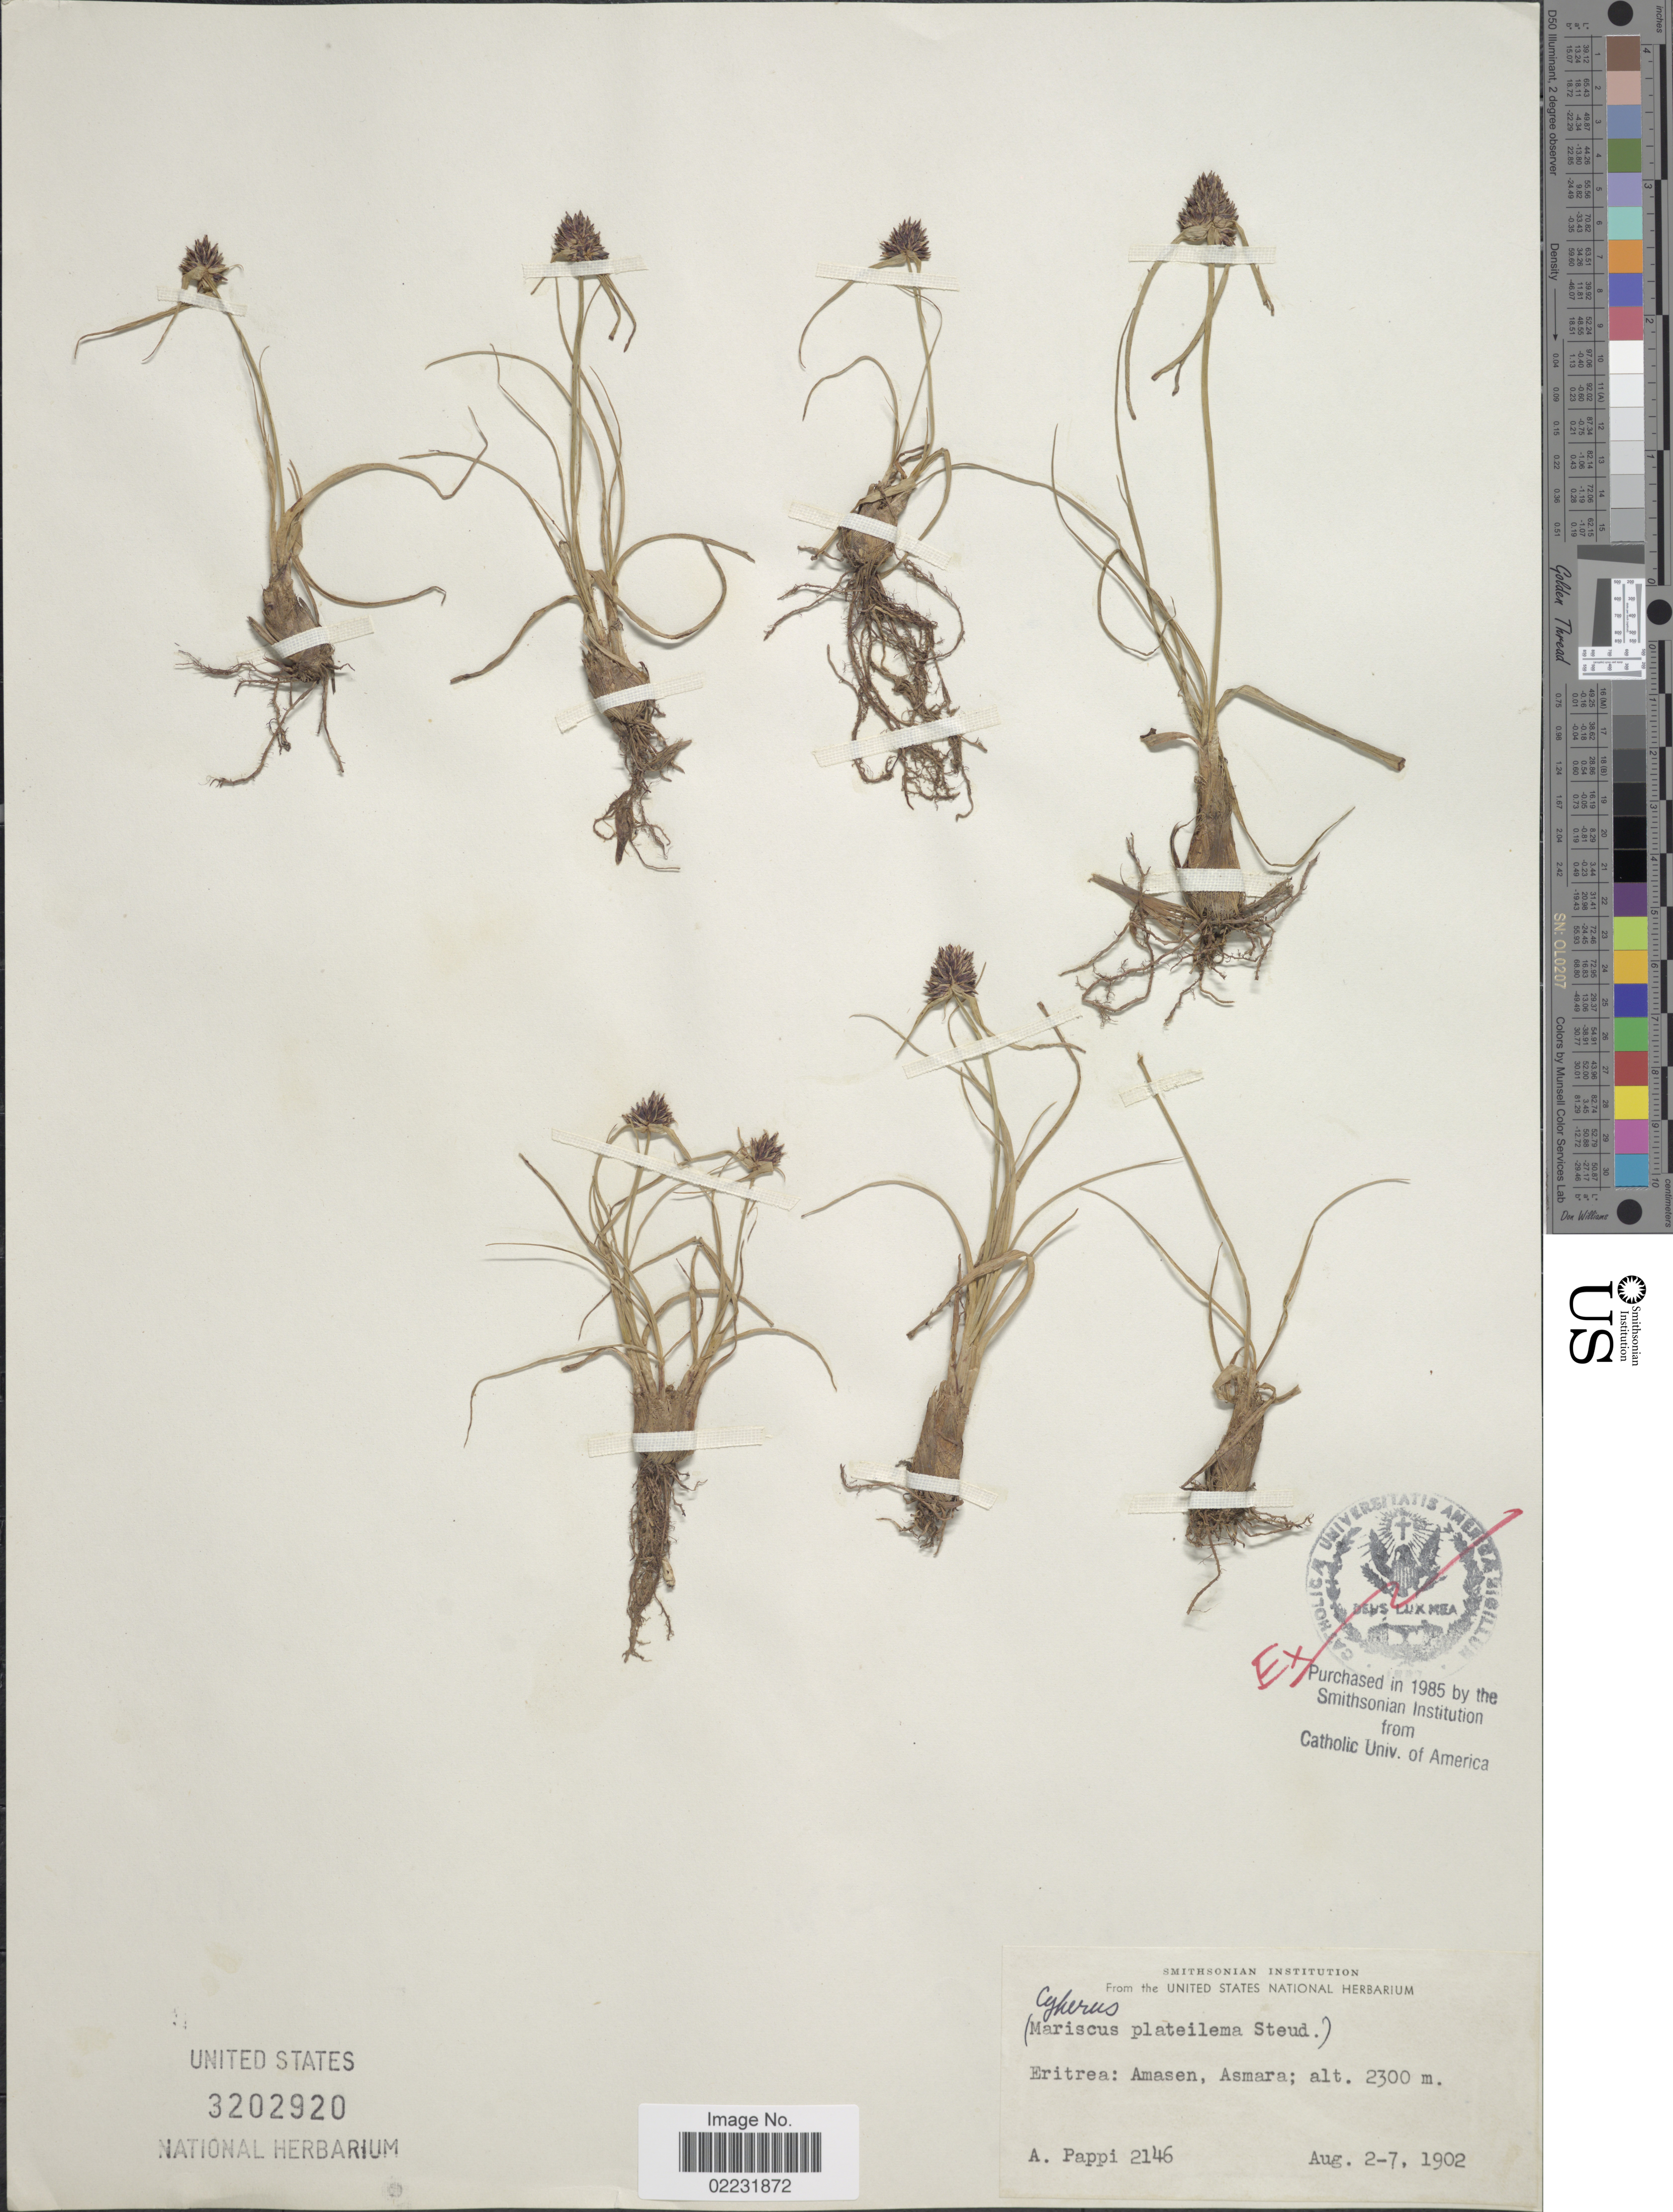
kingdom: Plantae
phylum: Tracheophyta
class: Liliopsida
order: Poales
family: Cyperaceae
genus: Cyperus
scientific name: Cyperus plateilema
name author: (Steud.) Kük.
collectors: A. Pappi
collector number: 2146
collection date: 1902-08-02/1902-08-07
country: Eritrea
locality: Eritrea: Amasen, Asmara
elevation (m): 2300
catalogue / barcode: US 3202920